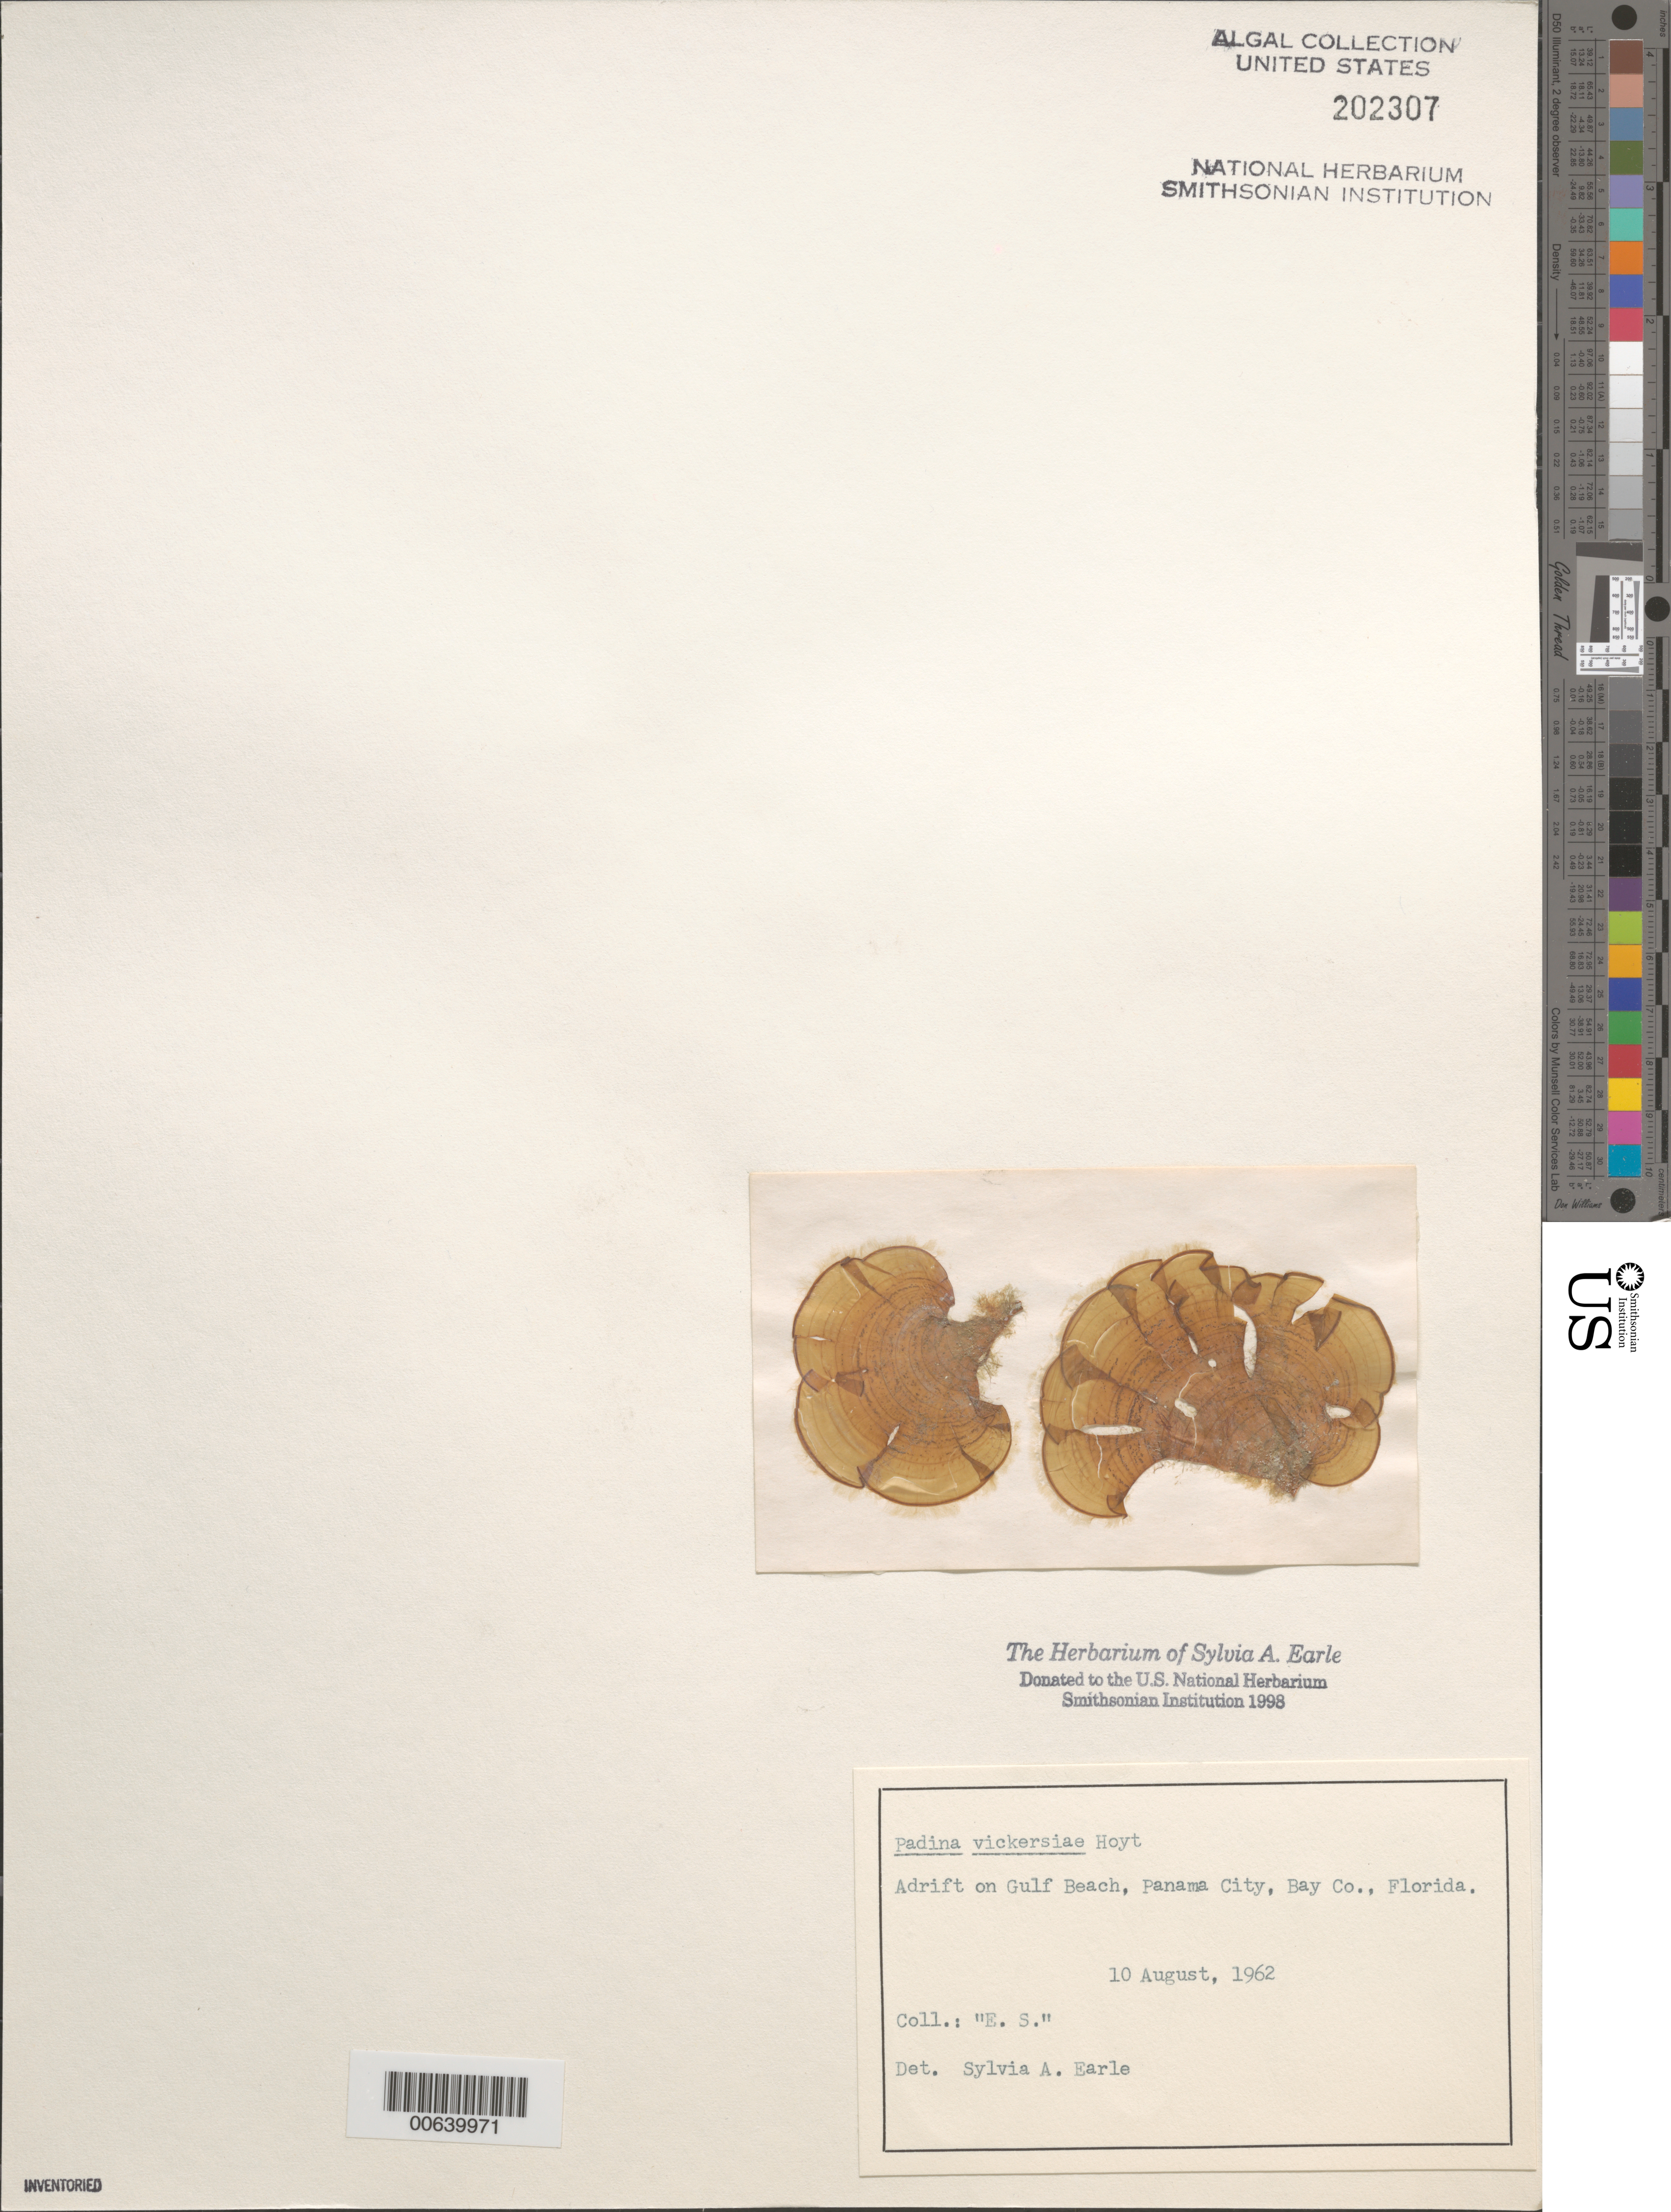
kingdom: Chromista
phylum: Ochrophyta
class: Phaeophyceae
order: Dictyotales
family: Dictyotaceae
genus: Padina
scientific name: Padina gymnospora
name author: (Kütz.) O.G. Sond.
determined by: Algae name updating Project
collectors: E. S.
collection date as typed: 10 Aug 1962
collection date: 1962-08-10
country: United States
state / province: Florida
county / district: Bay County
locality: Gulf Beach, Panama City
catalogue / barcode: US 202307